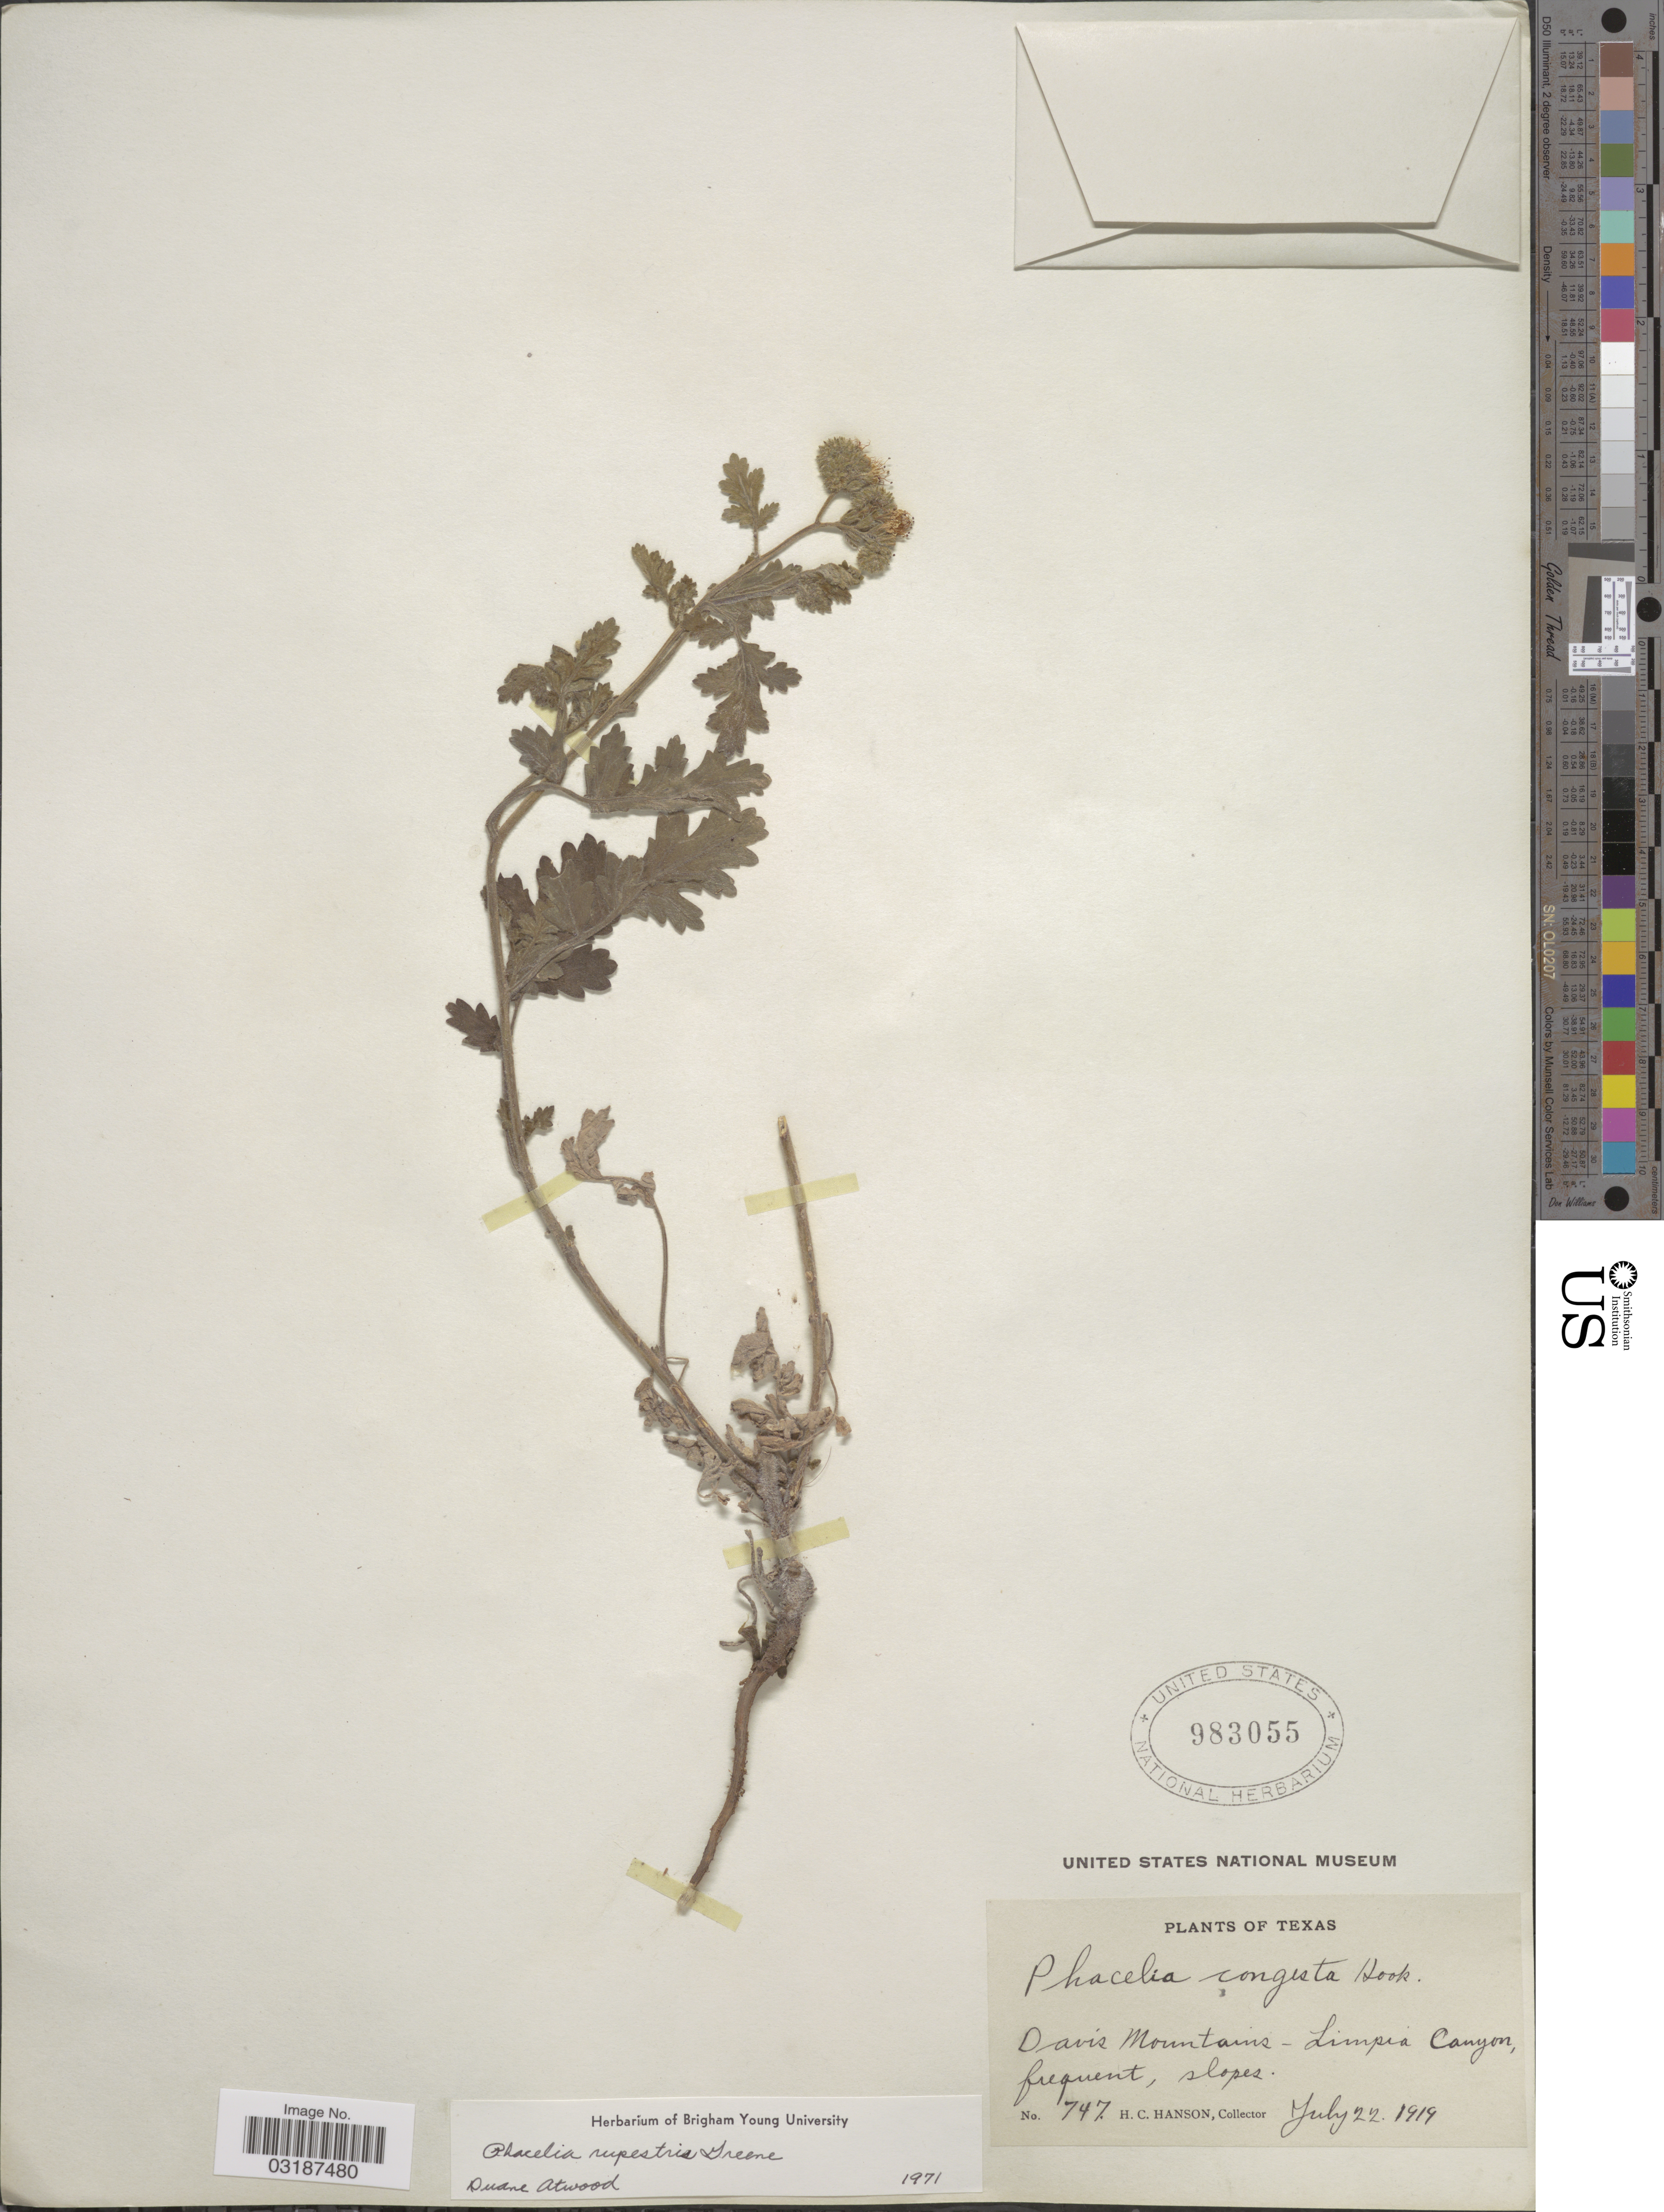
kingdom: Plantae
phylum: Tracheophyta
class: Magnoliopsida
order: Boraginales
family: Hydrophyllaceae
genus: Phacelia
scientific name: Phacelia rupestris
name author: Greene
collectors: H. Hanson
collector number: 747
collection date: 1919-07-22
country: United States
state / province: Texas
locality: Davis Mountains - Limpia Canyon.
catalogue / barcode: US 983055